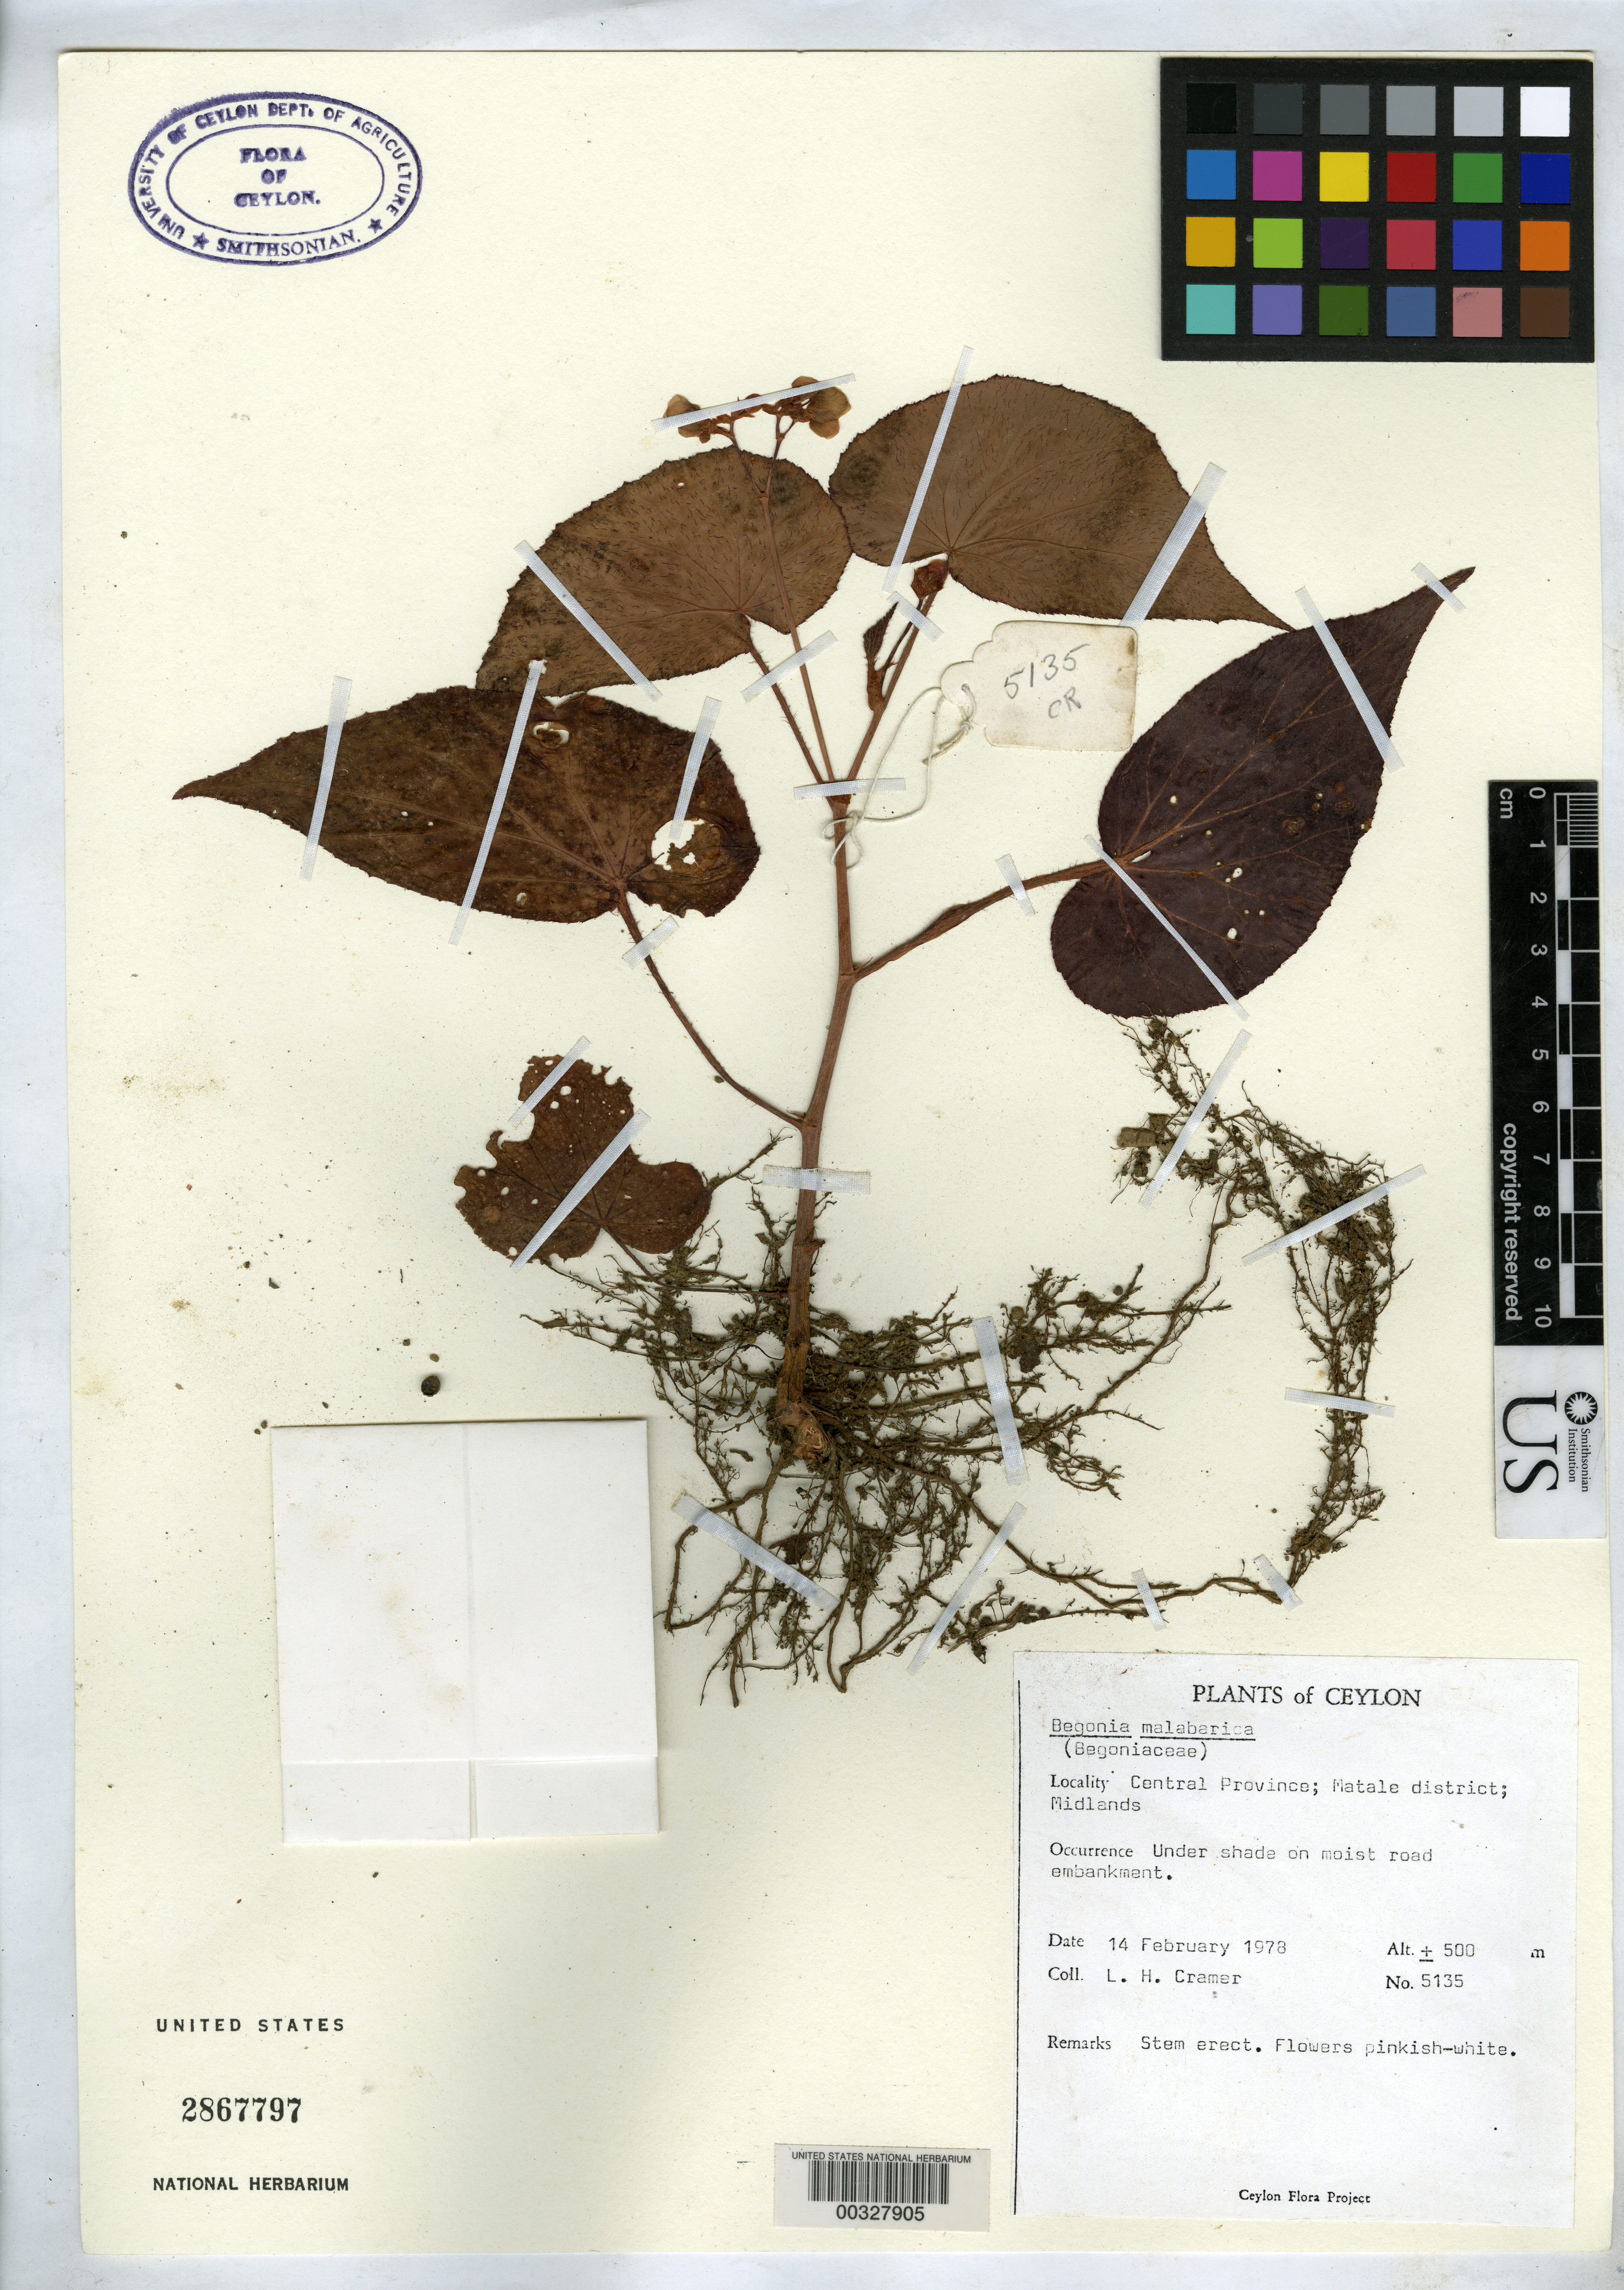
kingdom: Plantae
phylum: Tracheophyta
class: Magnoliopsida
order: Cucurbitales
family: Begoniaceae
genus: Begonia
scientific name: Begonia malabarica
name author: Lam.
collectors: L. H. Cramer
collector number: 5135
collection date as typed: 14 Feb 1978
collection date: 1978-02-14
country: Sri Lanka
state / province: Central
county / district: Matale Dist.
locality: Midlands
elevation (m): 500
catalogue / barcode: US 2867797